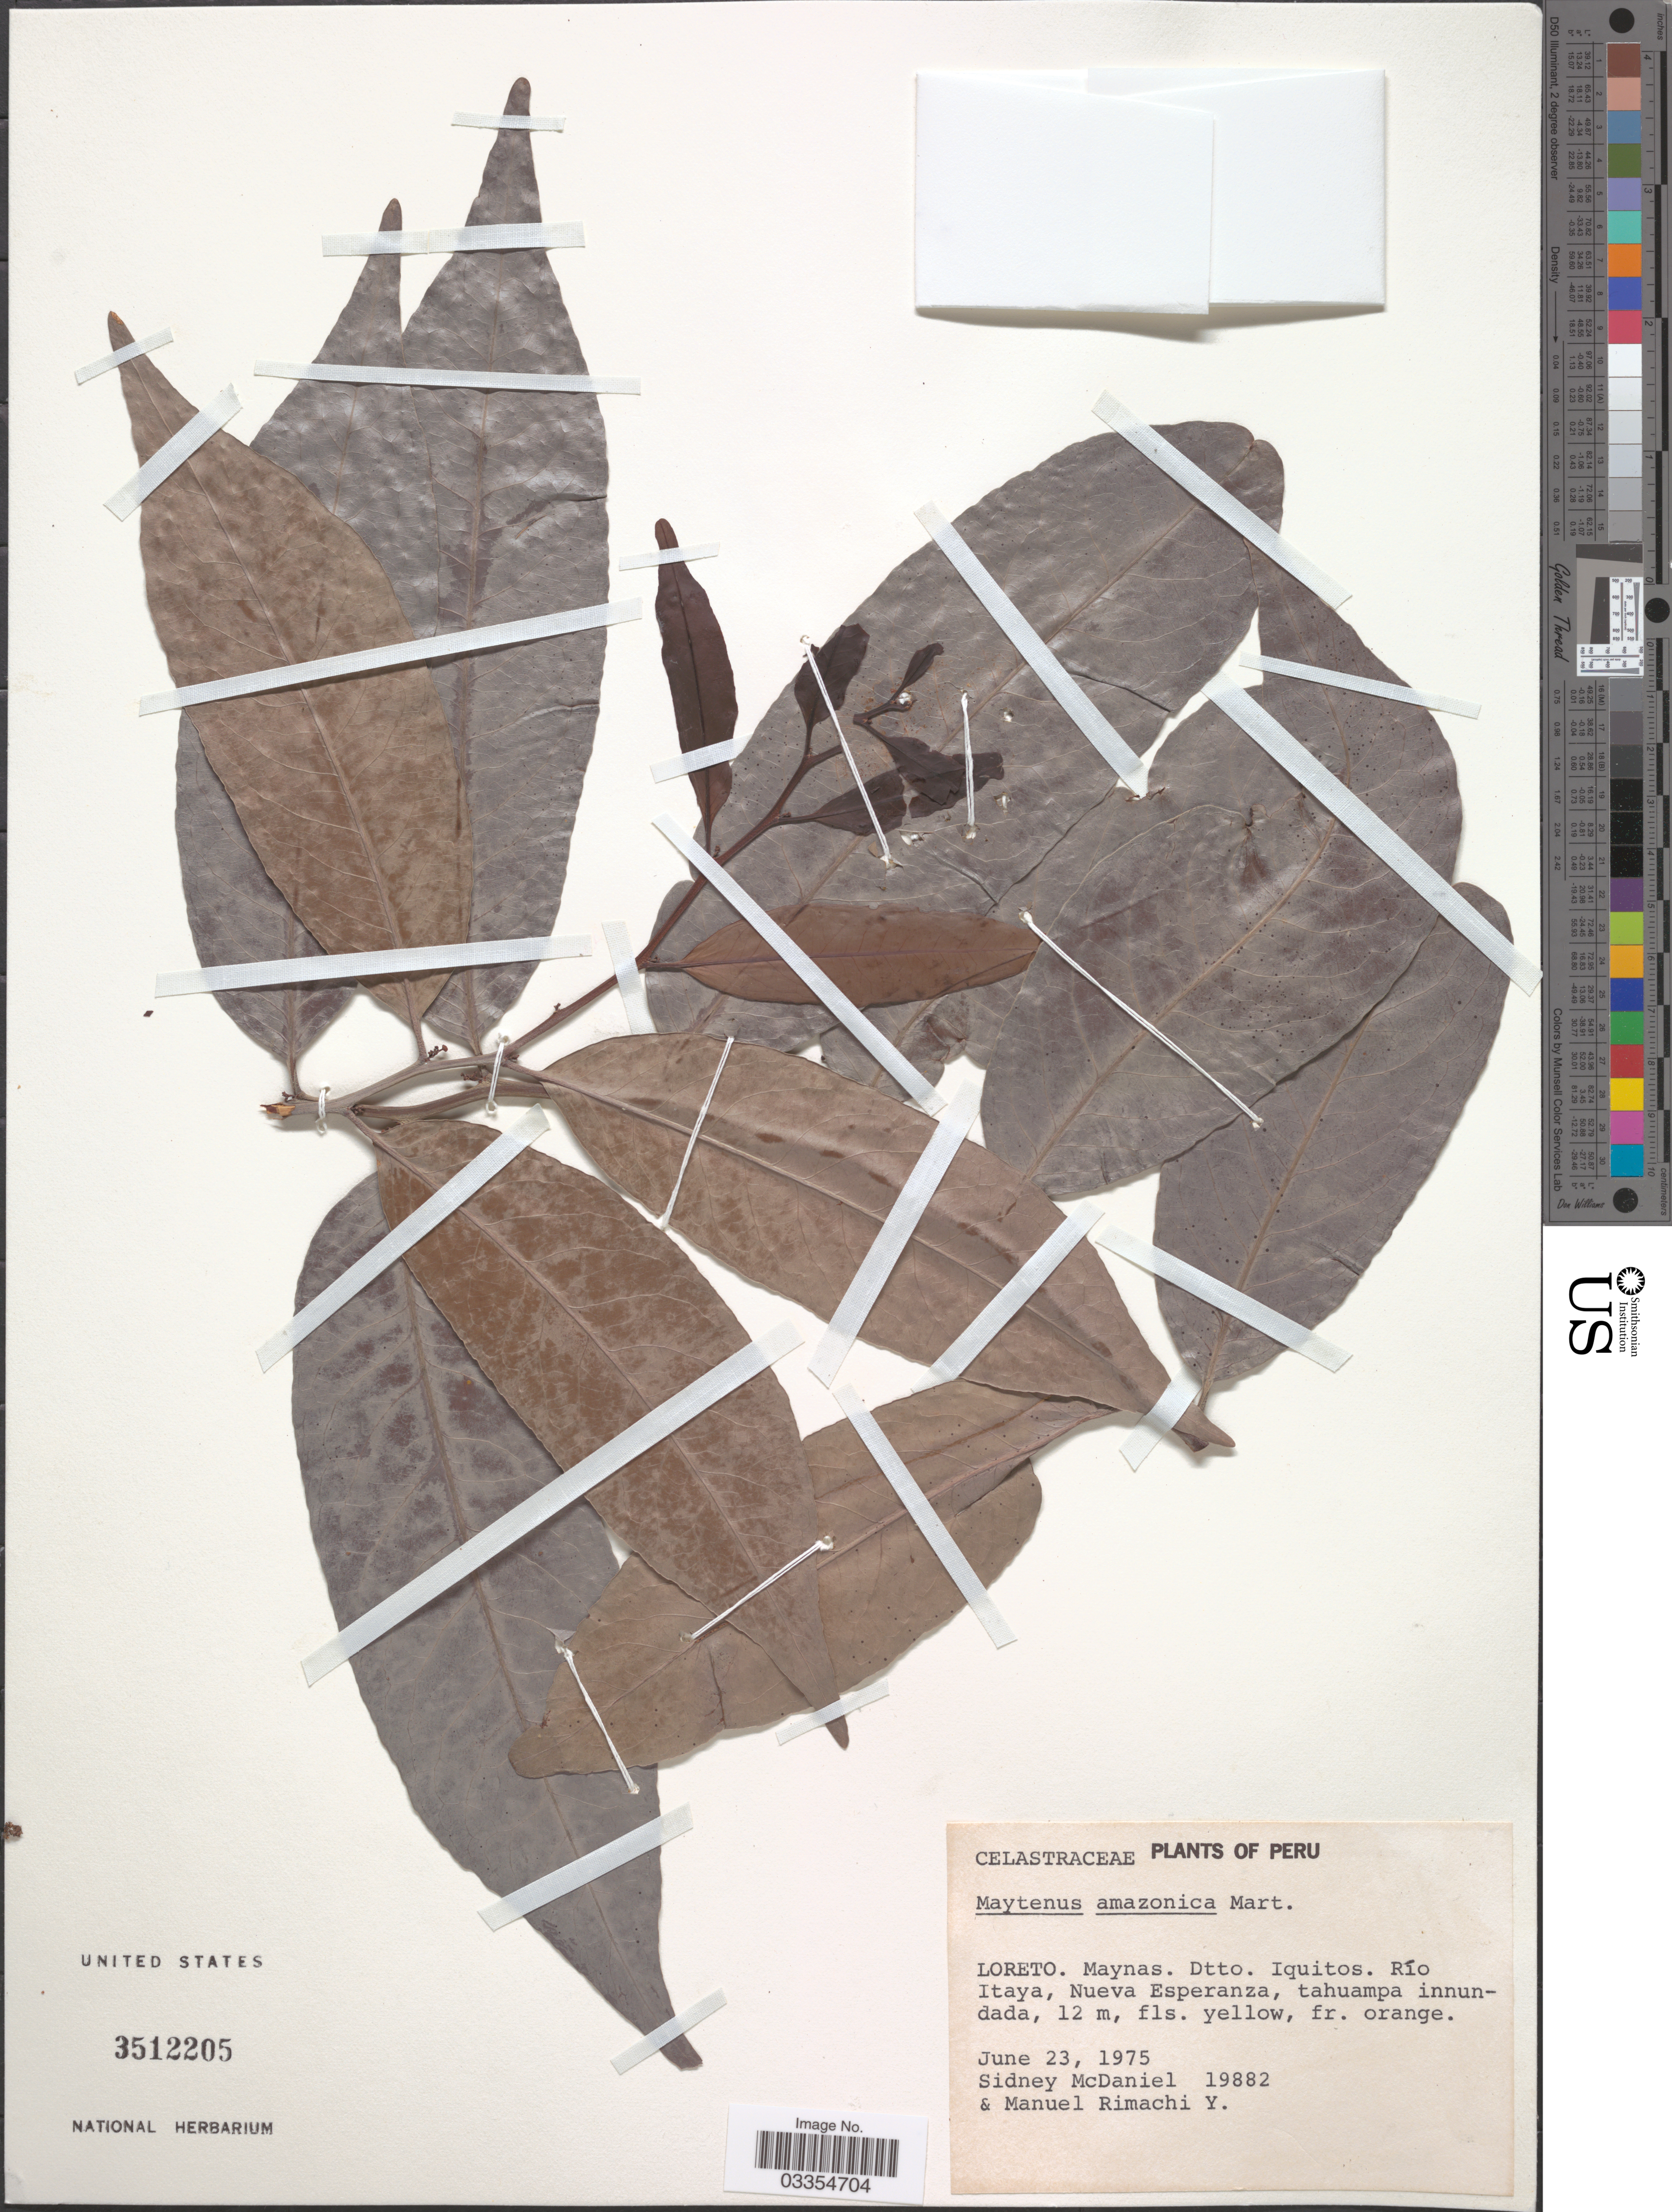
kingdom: Plantae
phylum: Tracheophyta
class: Magnoliopsida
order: Celastrales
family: Celastraceae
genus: Maytenus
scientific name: Maytenus amazonica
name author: Mart.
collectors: S. McDaniel & M. Rimachi Y.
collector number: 19882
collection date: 1975-06-23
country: Peru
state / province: Loreto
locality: Maynas. Dtto. Iquitos. Río Itaya, Nueva Esperanza.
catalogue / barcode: US 3512205